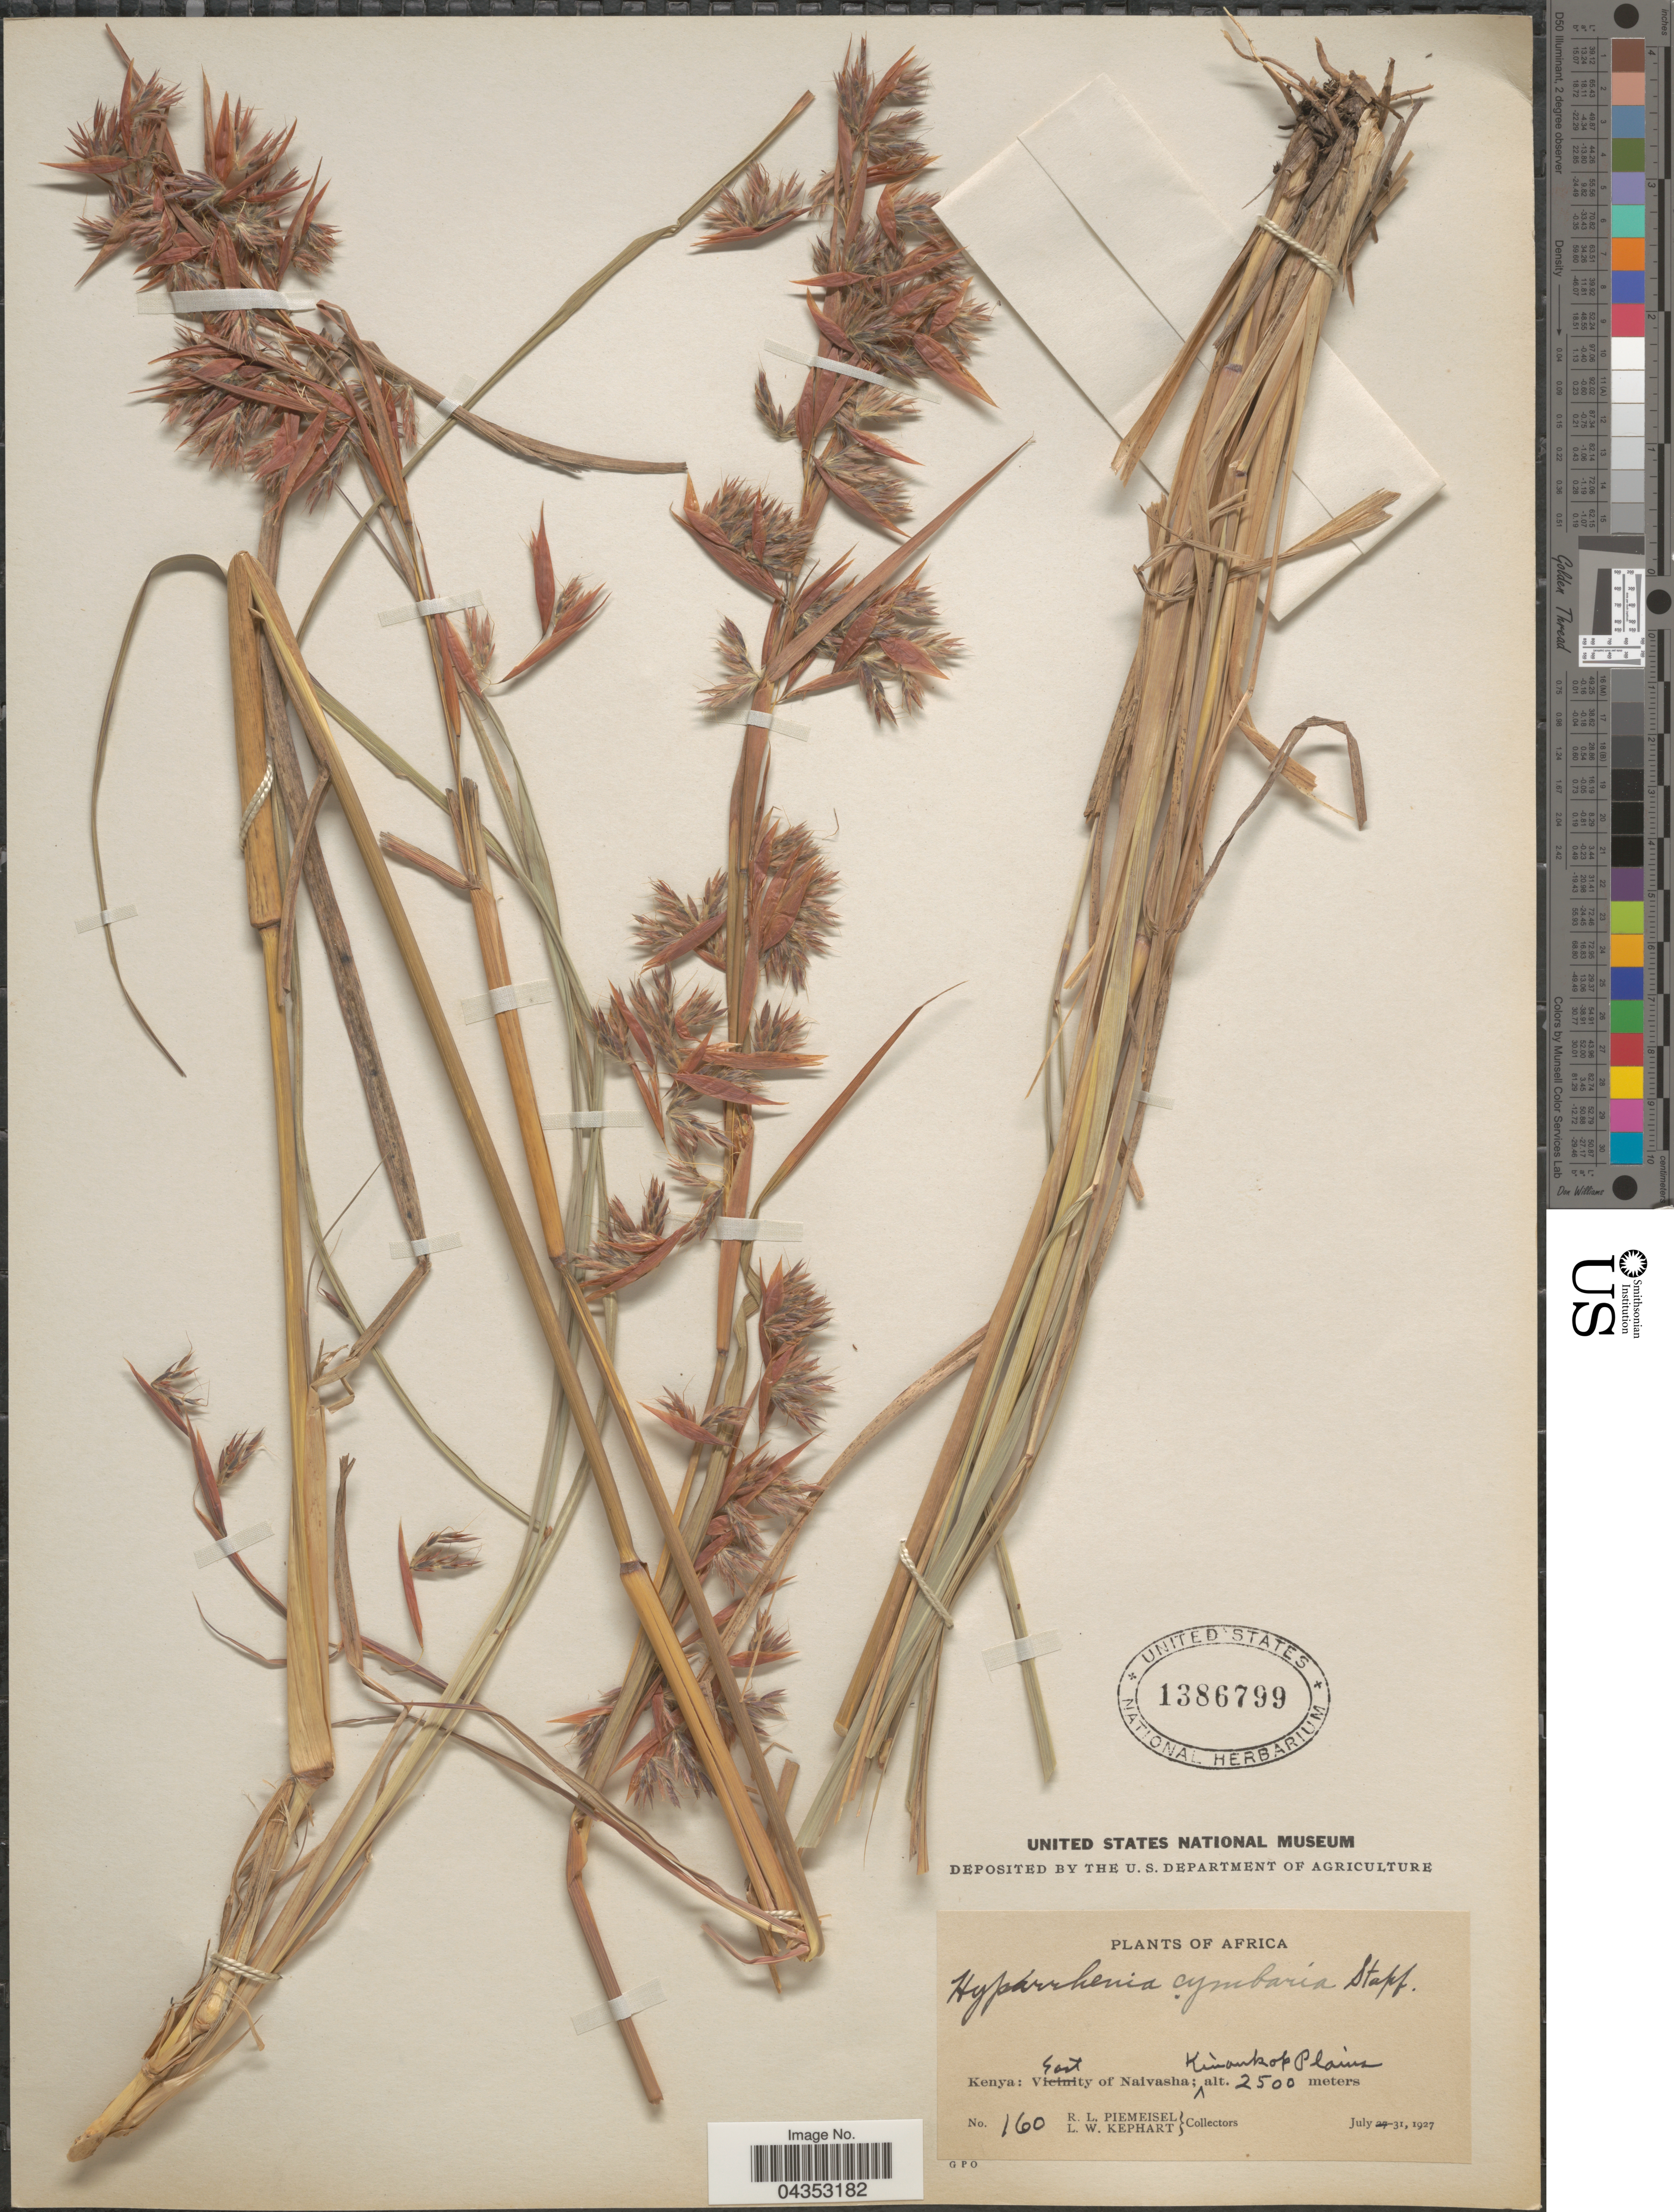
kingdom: Plantae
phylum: Tracheophyta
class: Liliopsida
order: Poales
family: Poaceae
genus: Hyparrhenia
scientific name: Hyparrhenia cymbaria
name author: (L.) Stapf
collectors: R. L. Piemeisel & L. W. Kephart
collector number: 160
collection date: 1927-07-31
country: Kenya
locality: East of Navaisha; Kinankop Plains.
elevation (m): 2500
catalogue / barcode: US 1386799